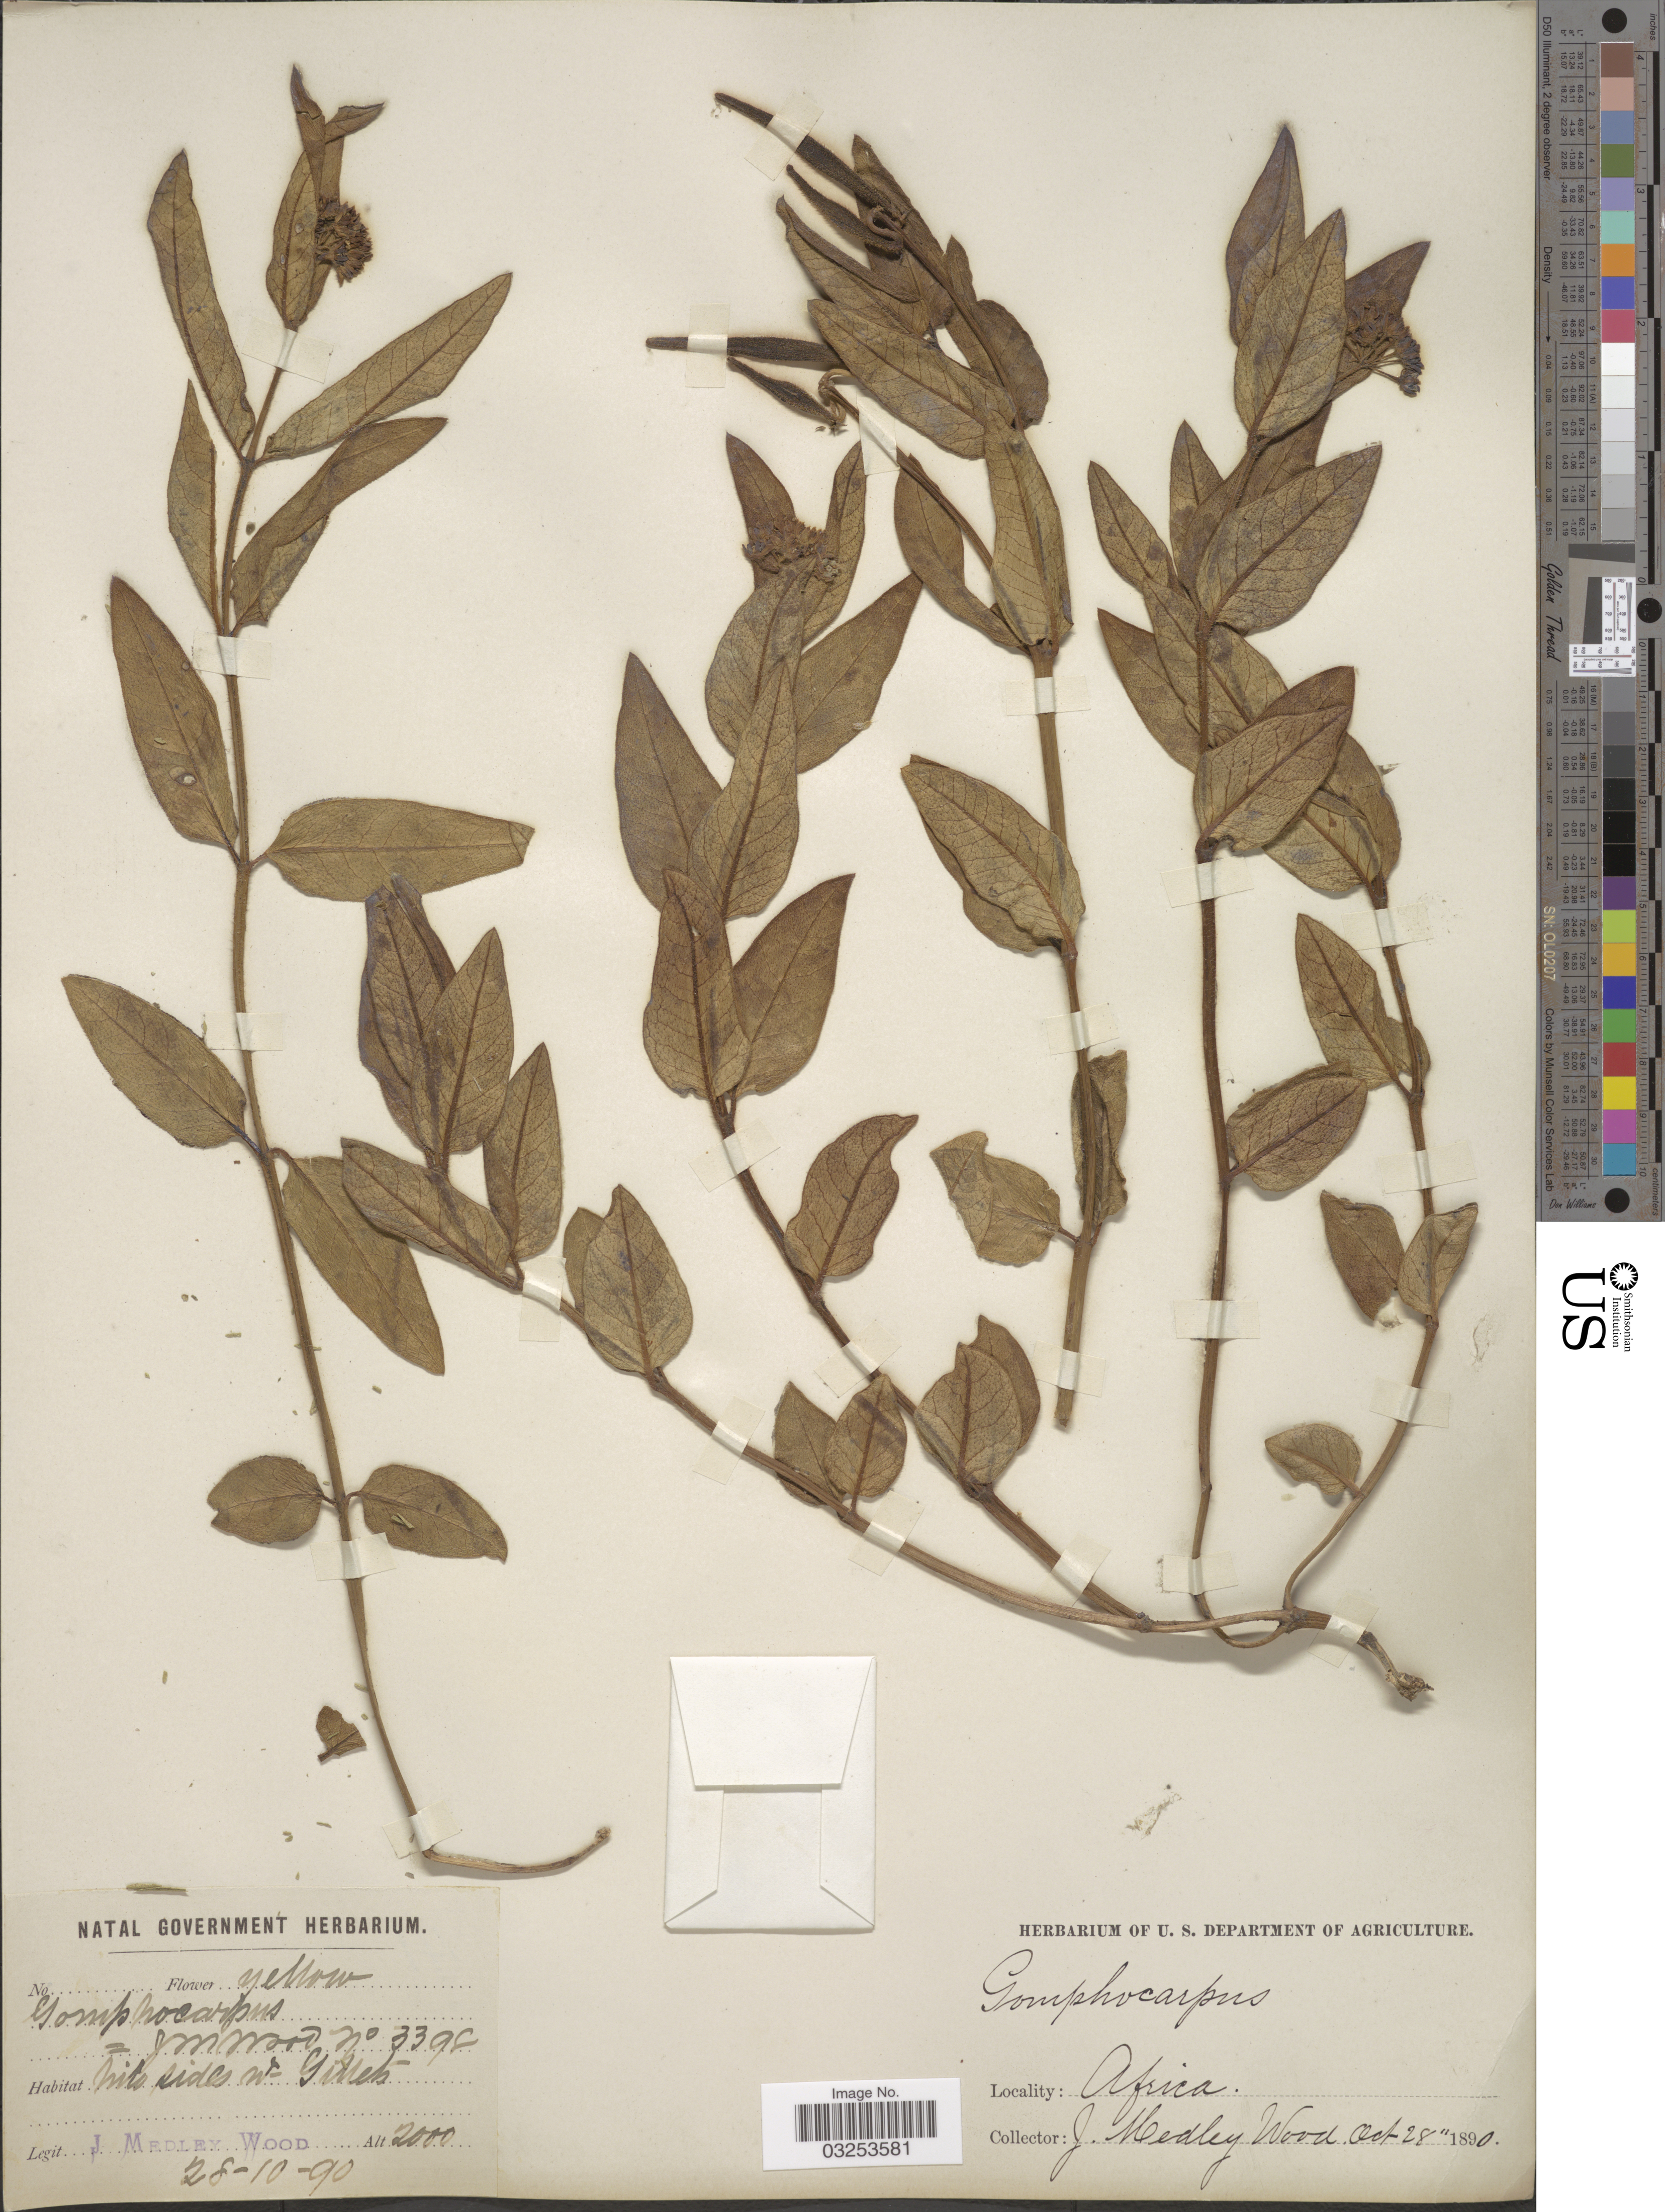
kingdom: Plantae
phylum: Tracheophyta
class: Magnoliopsida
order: Gentianales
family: Apocynaceae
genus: Gomphocarpus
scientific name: Gomphocarpus sp.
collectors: J. Medley Wood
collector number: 3392*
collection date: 1890-10-28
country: South Africa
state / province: KwaZulu-Natal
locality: Mts sides nr. Gillits.